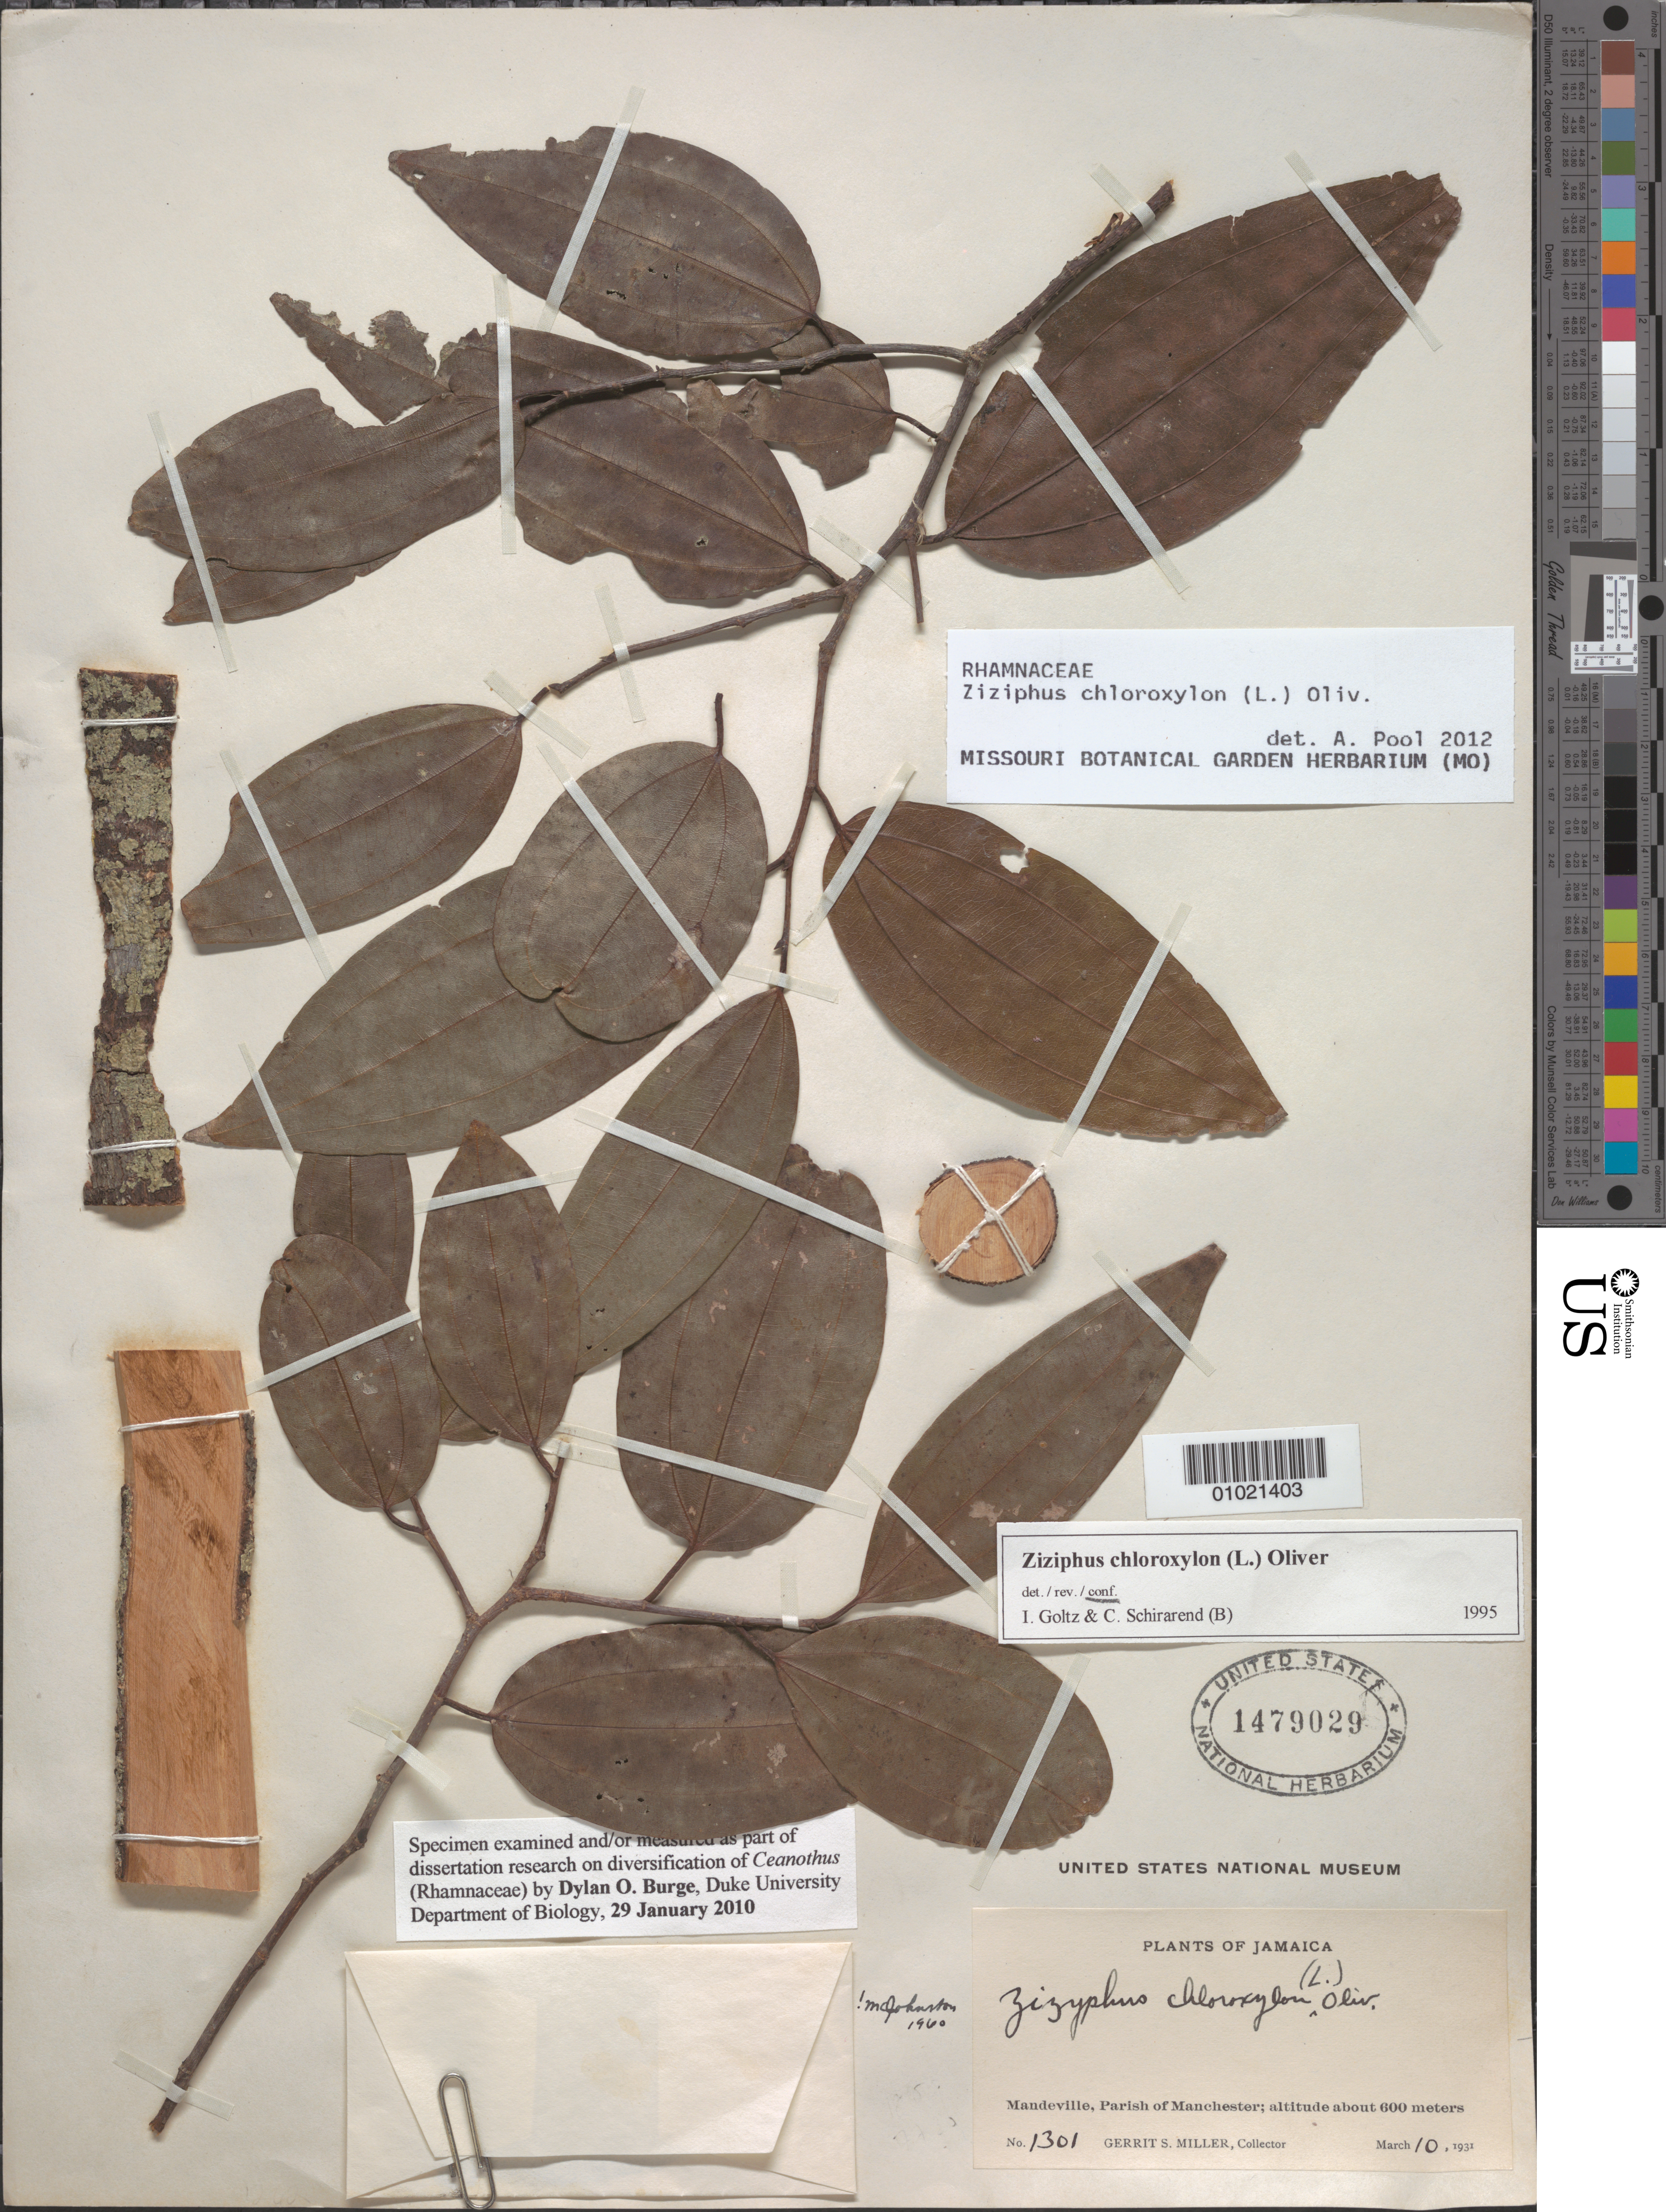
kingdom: Plantae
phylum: Tracheophyta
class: Magnoliopsida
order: Rosales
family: Rhamnaceae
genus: Sarcomphalus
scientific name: Sarcomphalus chloroxylon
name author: (L.) Hauenschild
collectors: G. S. Miller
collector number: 1301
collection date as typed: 10 Mar 1931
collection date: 1931-03-10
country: Jamaica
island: Jamaica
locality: Mandeville, Parish of Manchester;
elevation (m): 600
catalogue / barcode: US 1479029